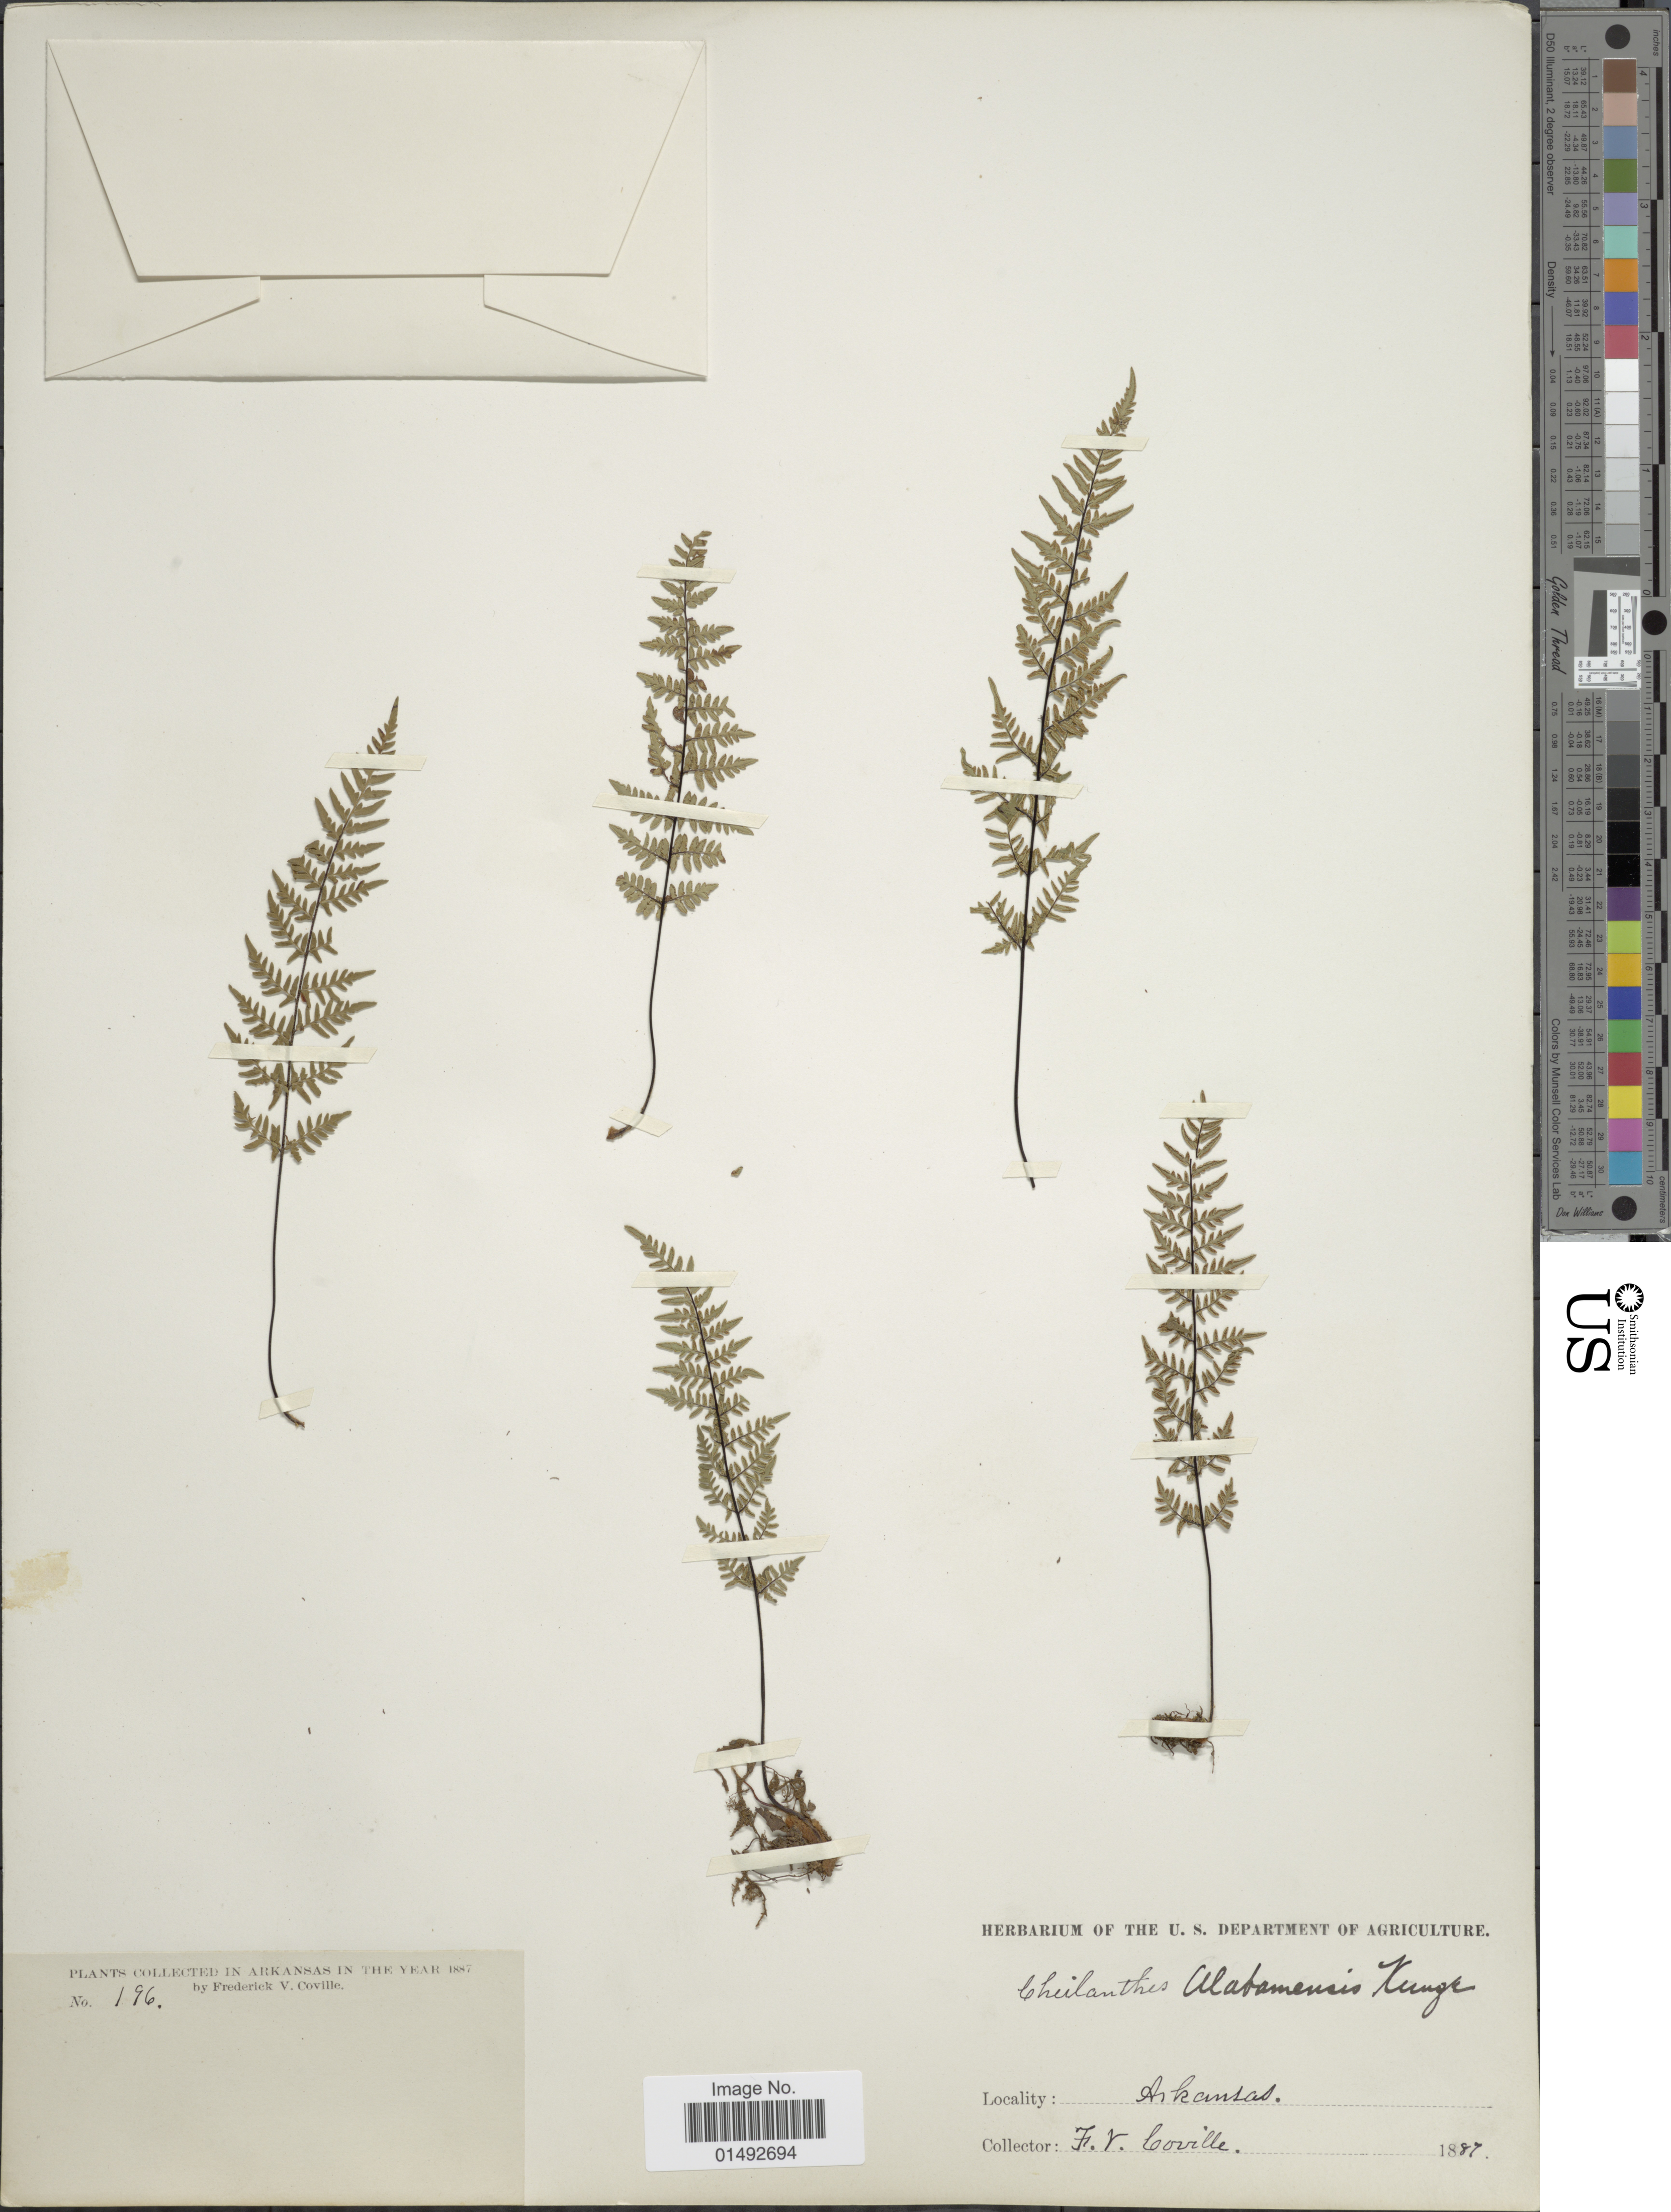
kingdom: Plantae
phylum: Tracheophyta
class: Polypodiopsida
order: Polypodiales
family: Pteridaceae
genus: Myriopteris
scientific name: Myriopteris alabamensis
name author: (Buckley) Grusz & Windham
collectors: F. V. Coville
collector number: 196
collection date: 1887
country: United States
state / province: Arkansas